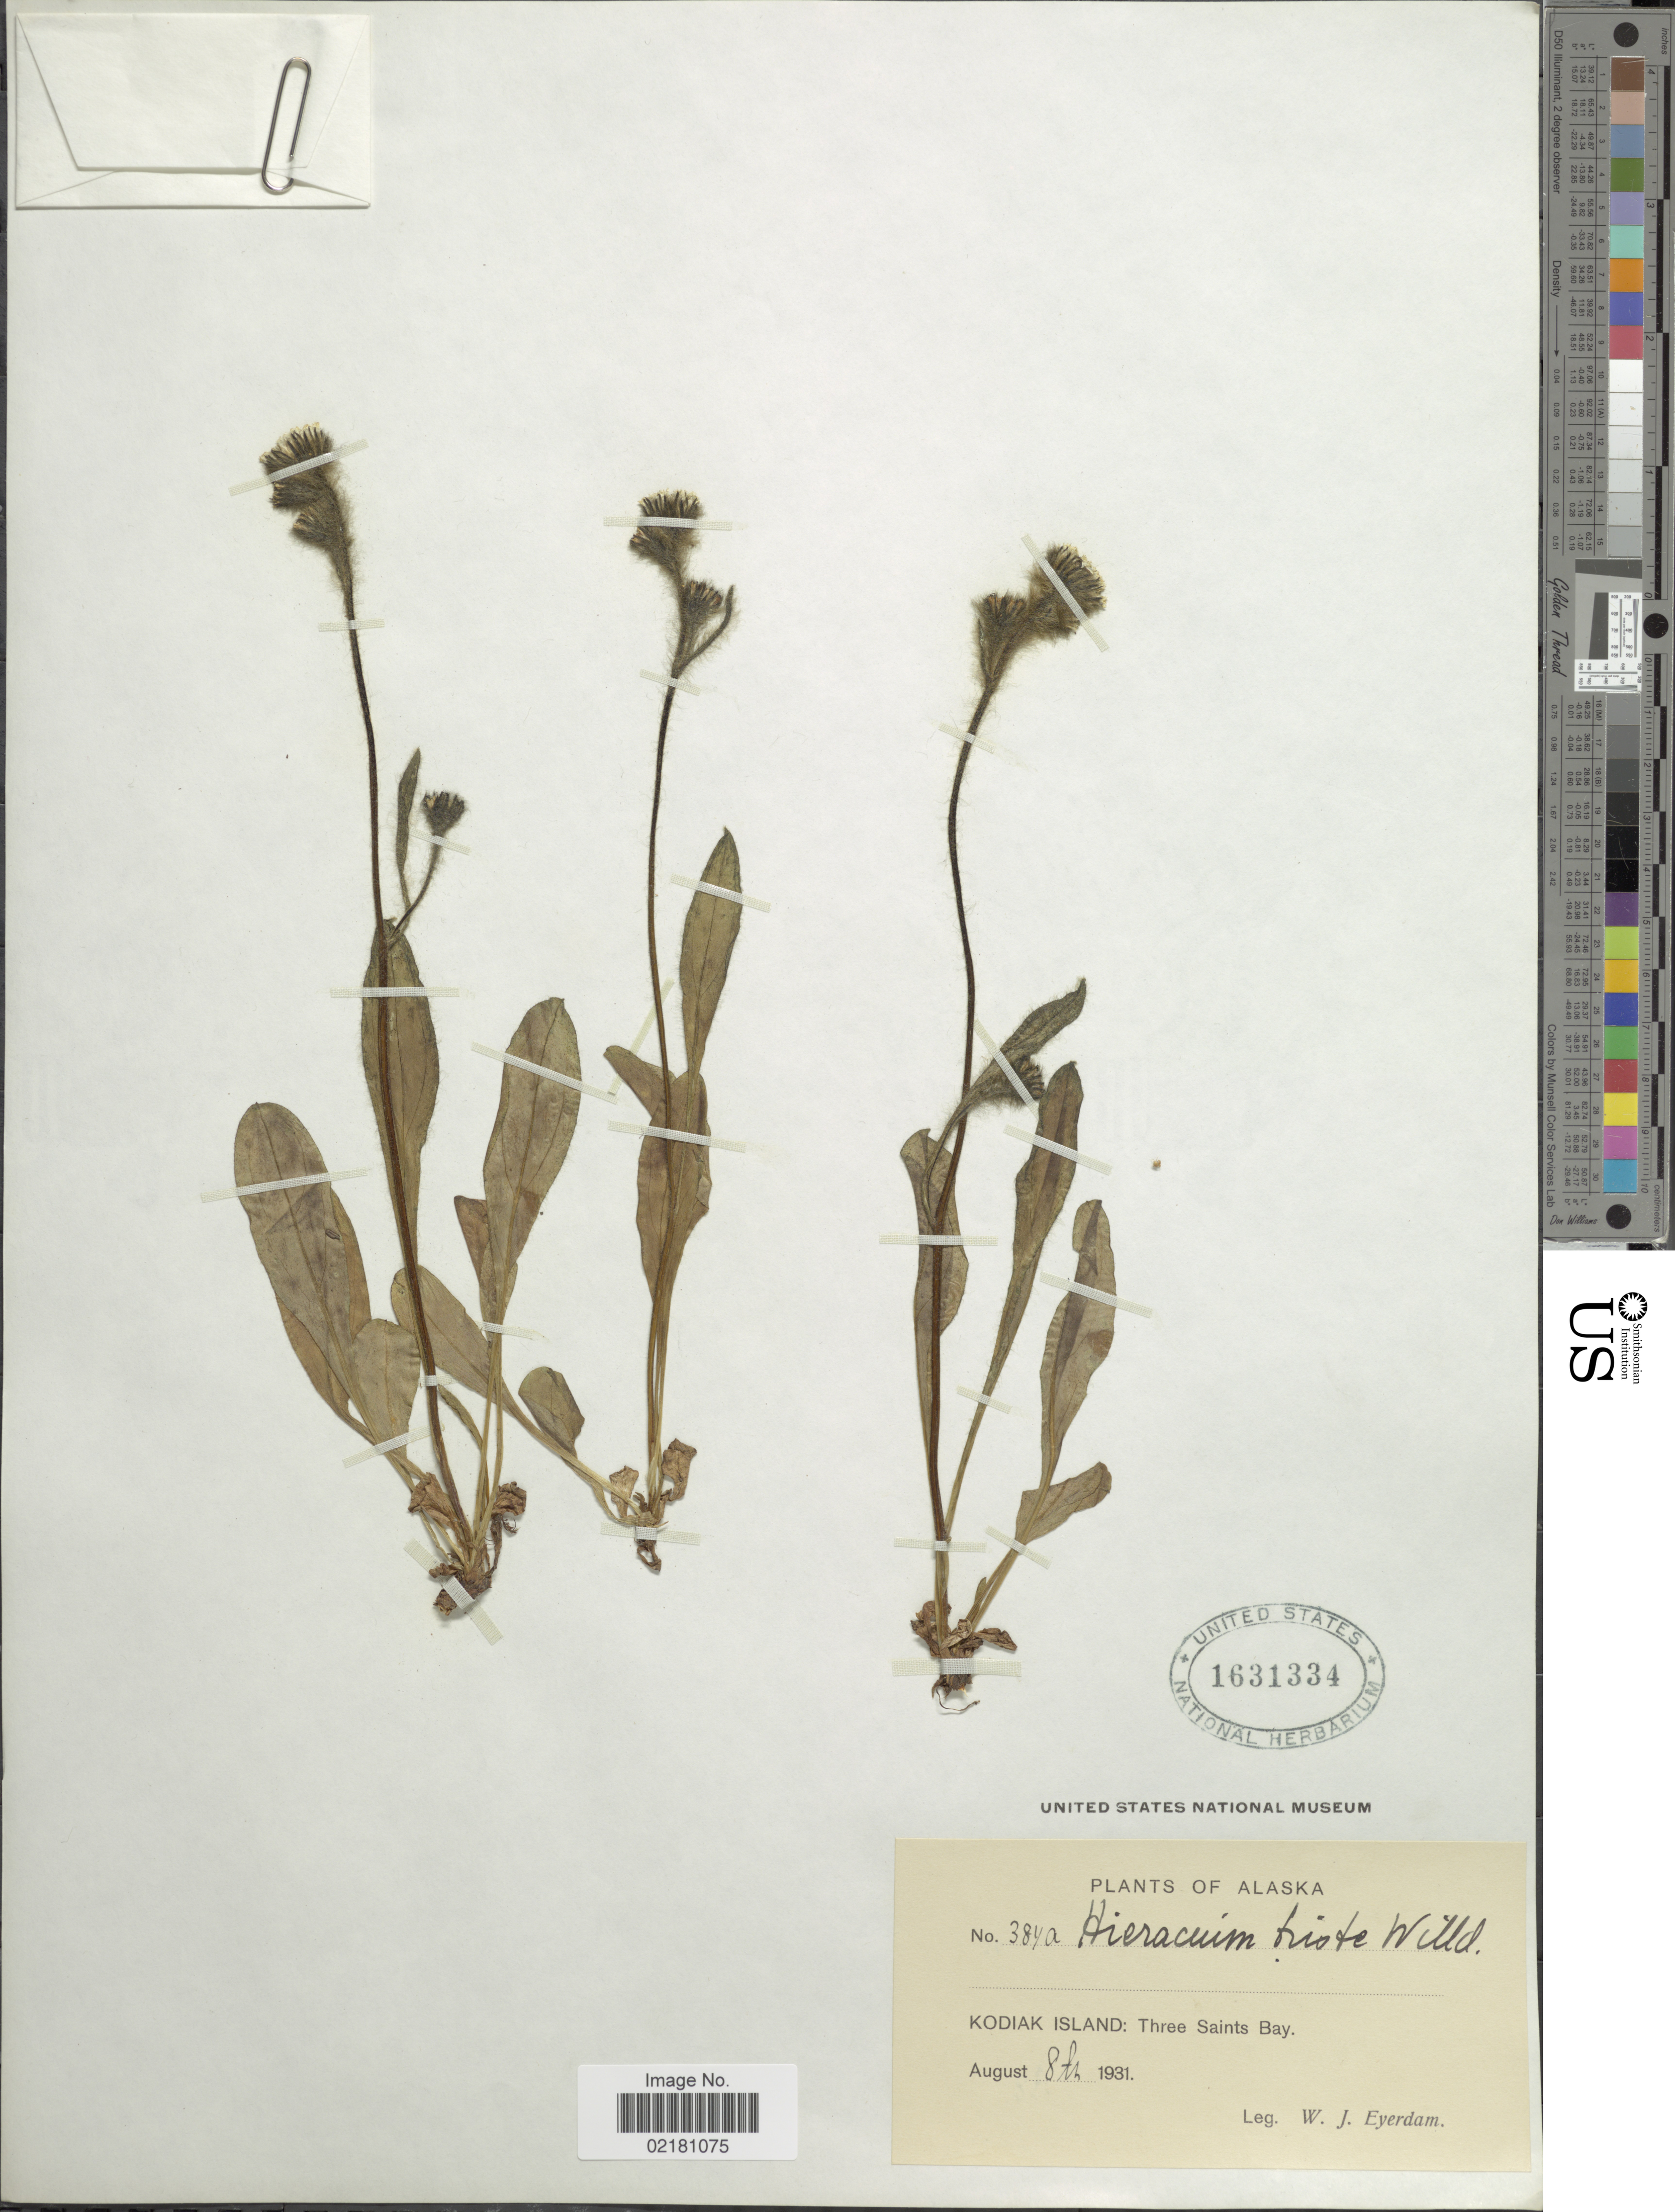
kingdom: Plantae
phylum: Tracheophyta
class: Magnoliopsida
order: Asterales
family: Asteraceae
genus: Hieracium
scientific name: Hieracium triste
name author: Willd. ex Spreng.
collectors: W. J. Eyerdam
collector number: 384a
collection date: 1931-08-08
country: United States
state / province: Alaska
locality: Kodiak Island: Three Saints Bay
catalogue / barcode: US 1631334